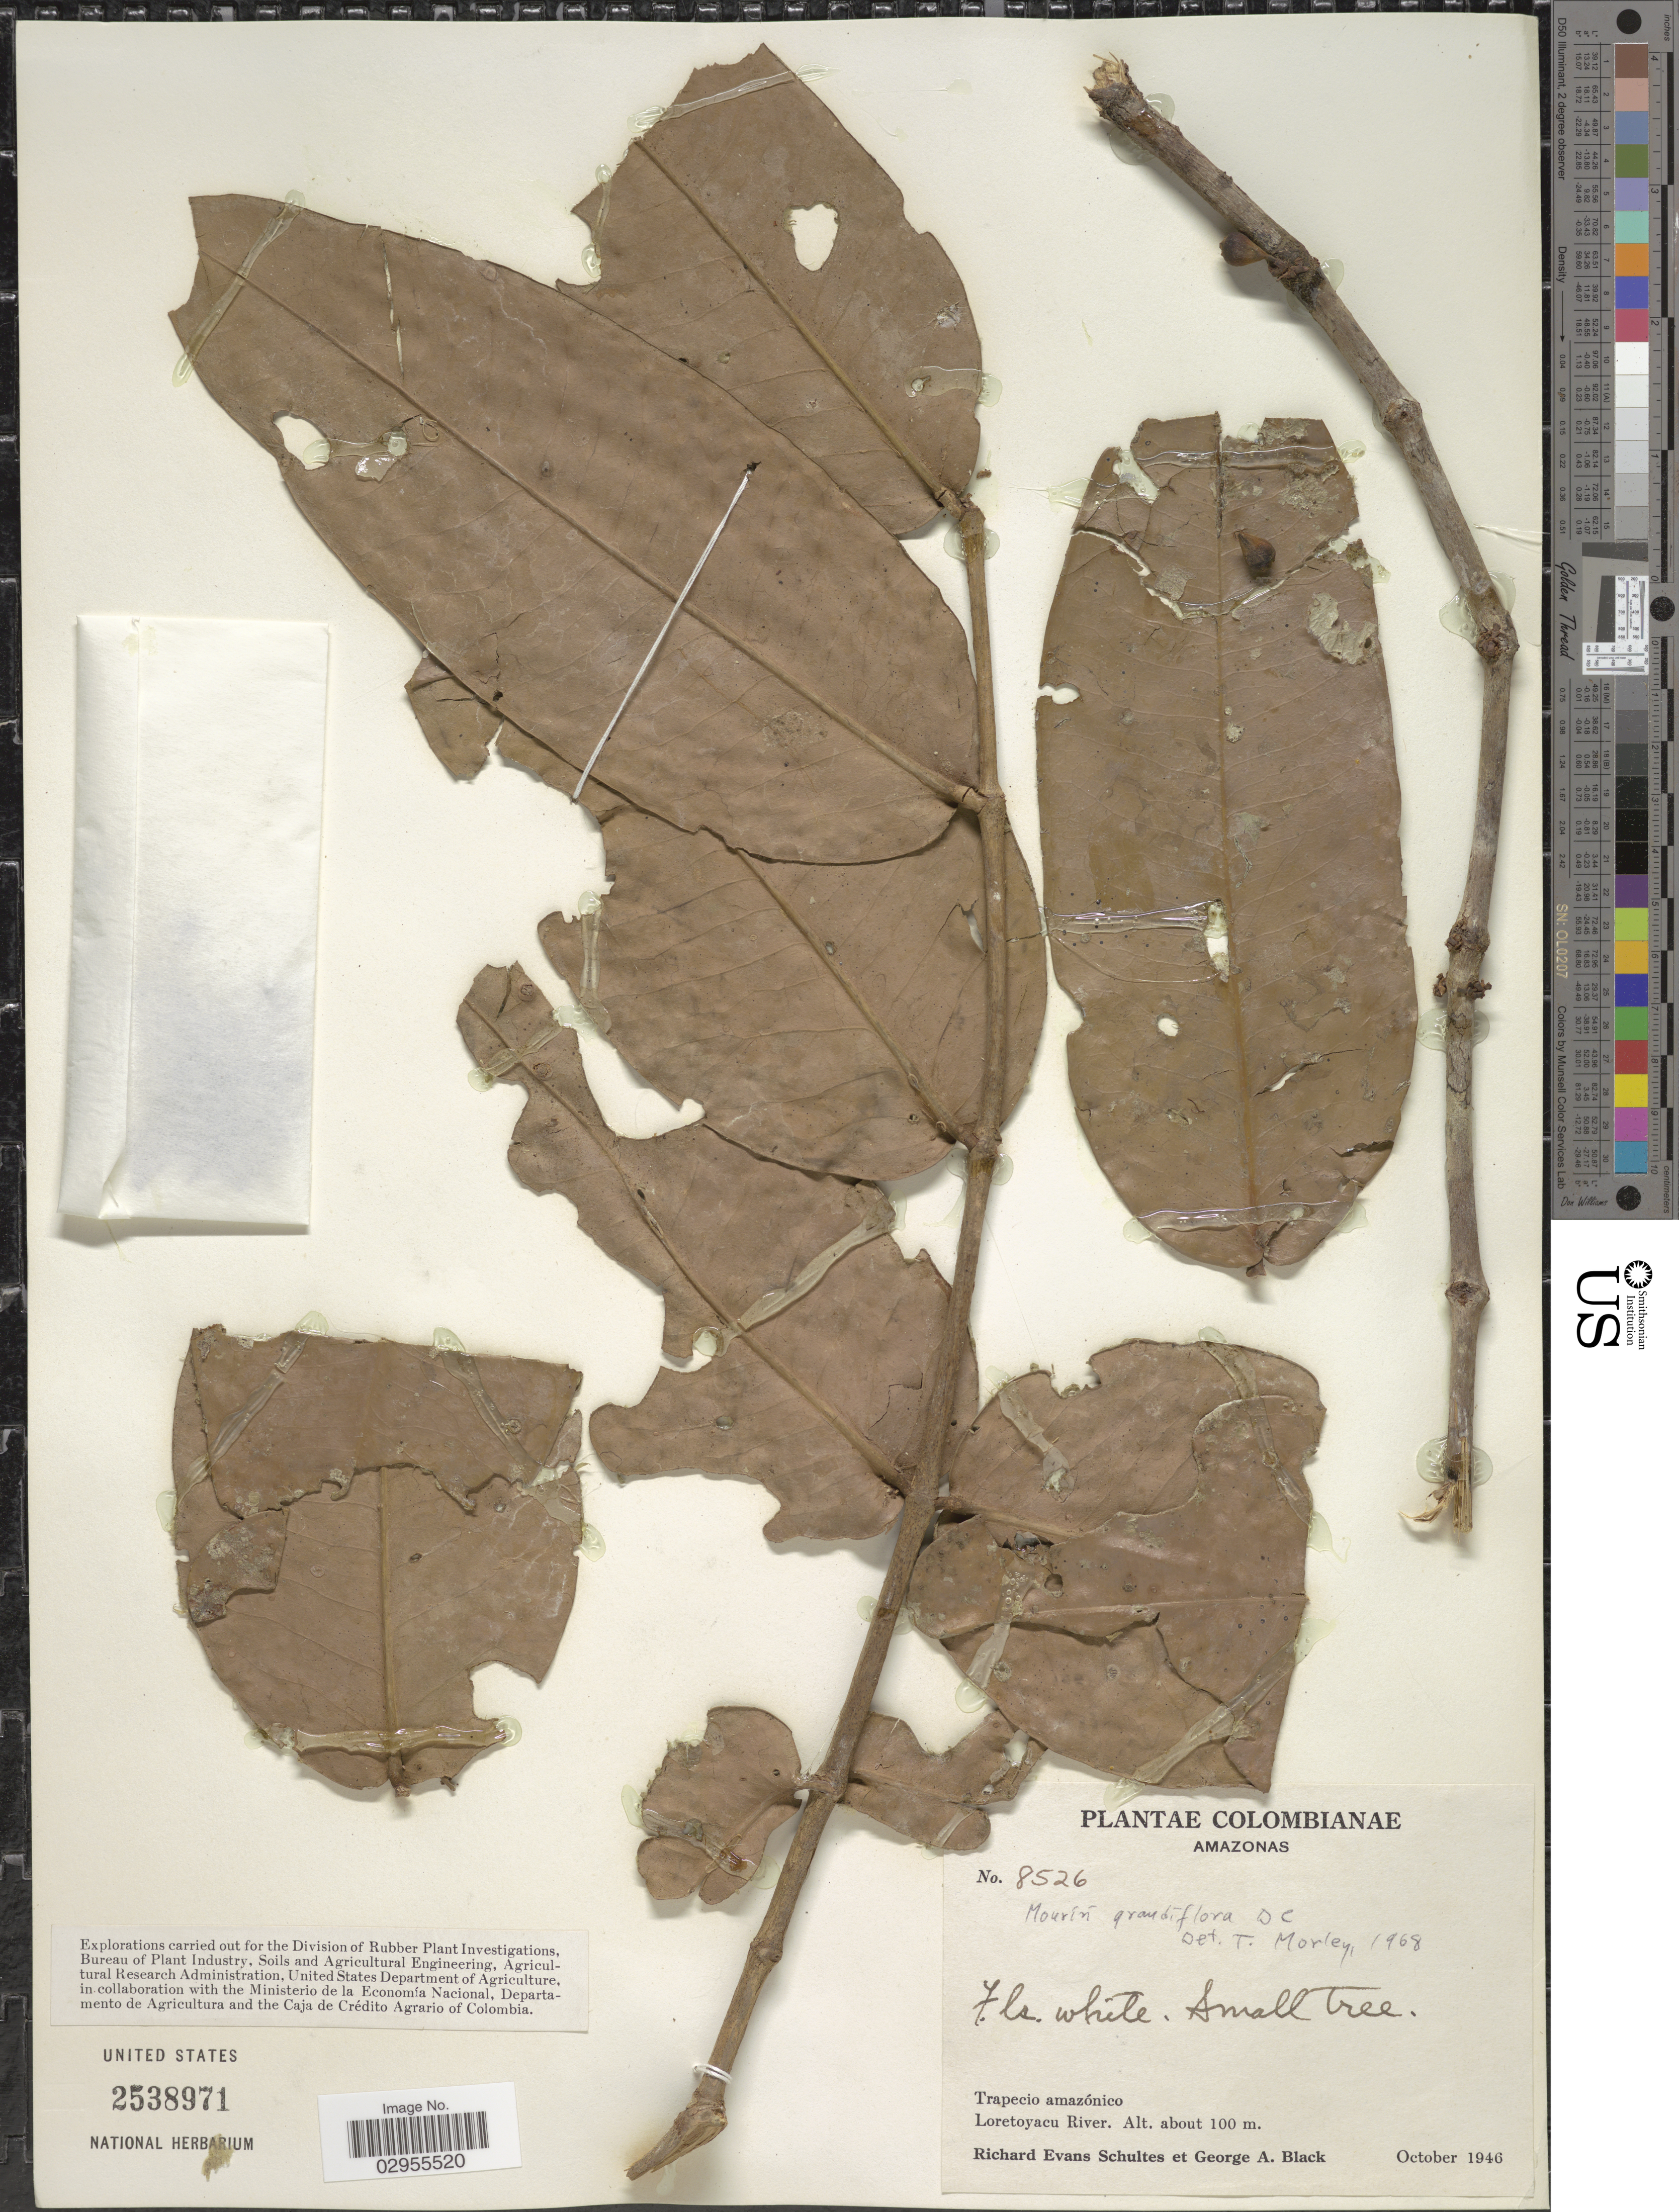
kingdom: Plantae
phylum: Tracheophyta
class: Magnoliopsida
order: Myrtales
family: Melastomataceae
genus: Mouriri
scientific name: Mouriri grandiflora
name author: DC.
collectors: R. E. Schultes & G. A. Black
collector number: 8526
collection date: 1946-10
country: Colombia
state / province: Amazônas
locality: Trapecio amazónico. Loretoyacu River.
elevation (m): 100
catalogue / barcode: US 2538971